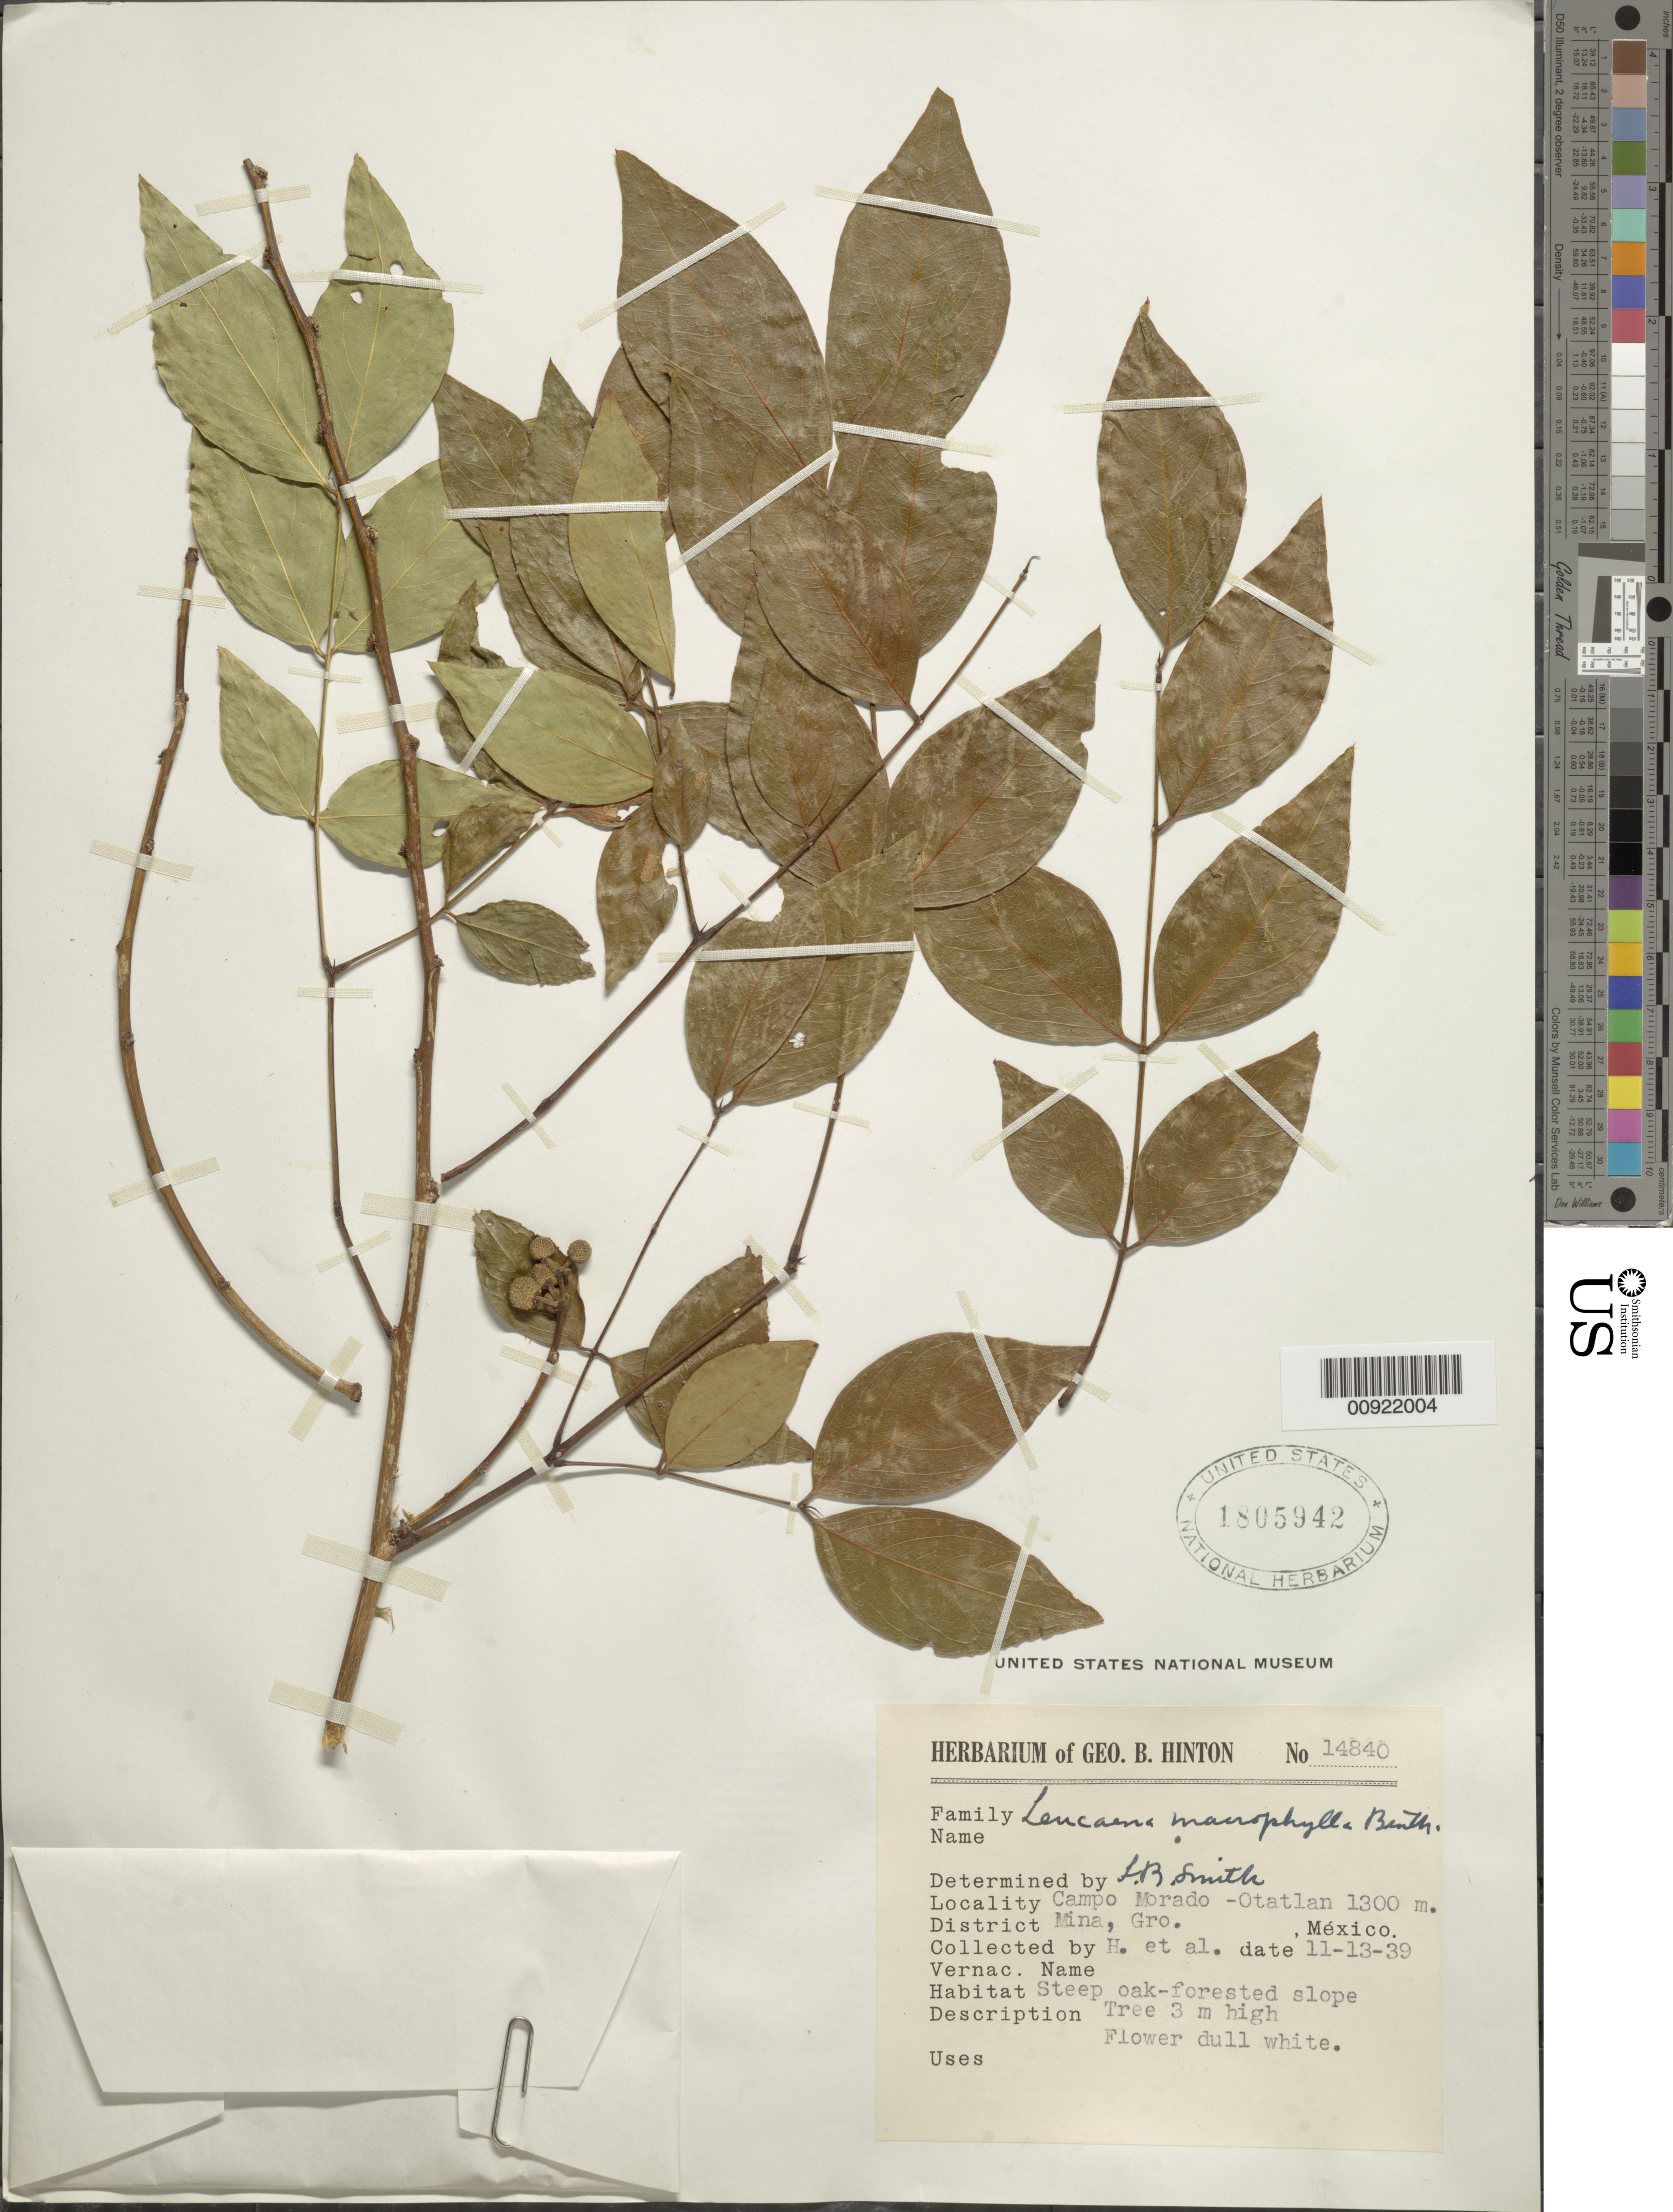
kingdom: Plantae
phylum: Tracheophyta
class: Magnoliopsida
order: Fabales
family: Fabaceae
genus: Leucaena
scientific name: Leucaena macrophylla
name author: Benth.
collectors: G. B. Hinton & et al.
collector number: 14840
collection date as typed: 13 Nov 1939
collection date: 1939-11-13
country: Mexico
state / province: Guerrero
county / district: Mina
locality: Campo Morado - Otatlan, District Mina, Guerrero.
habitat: Steep oak-forested slope.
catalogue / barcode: US 1805942